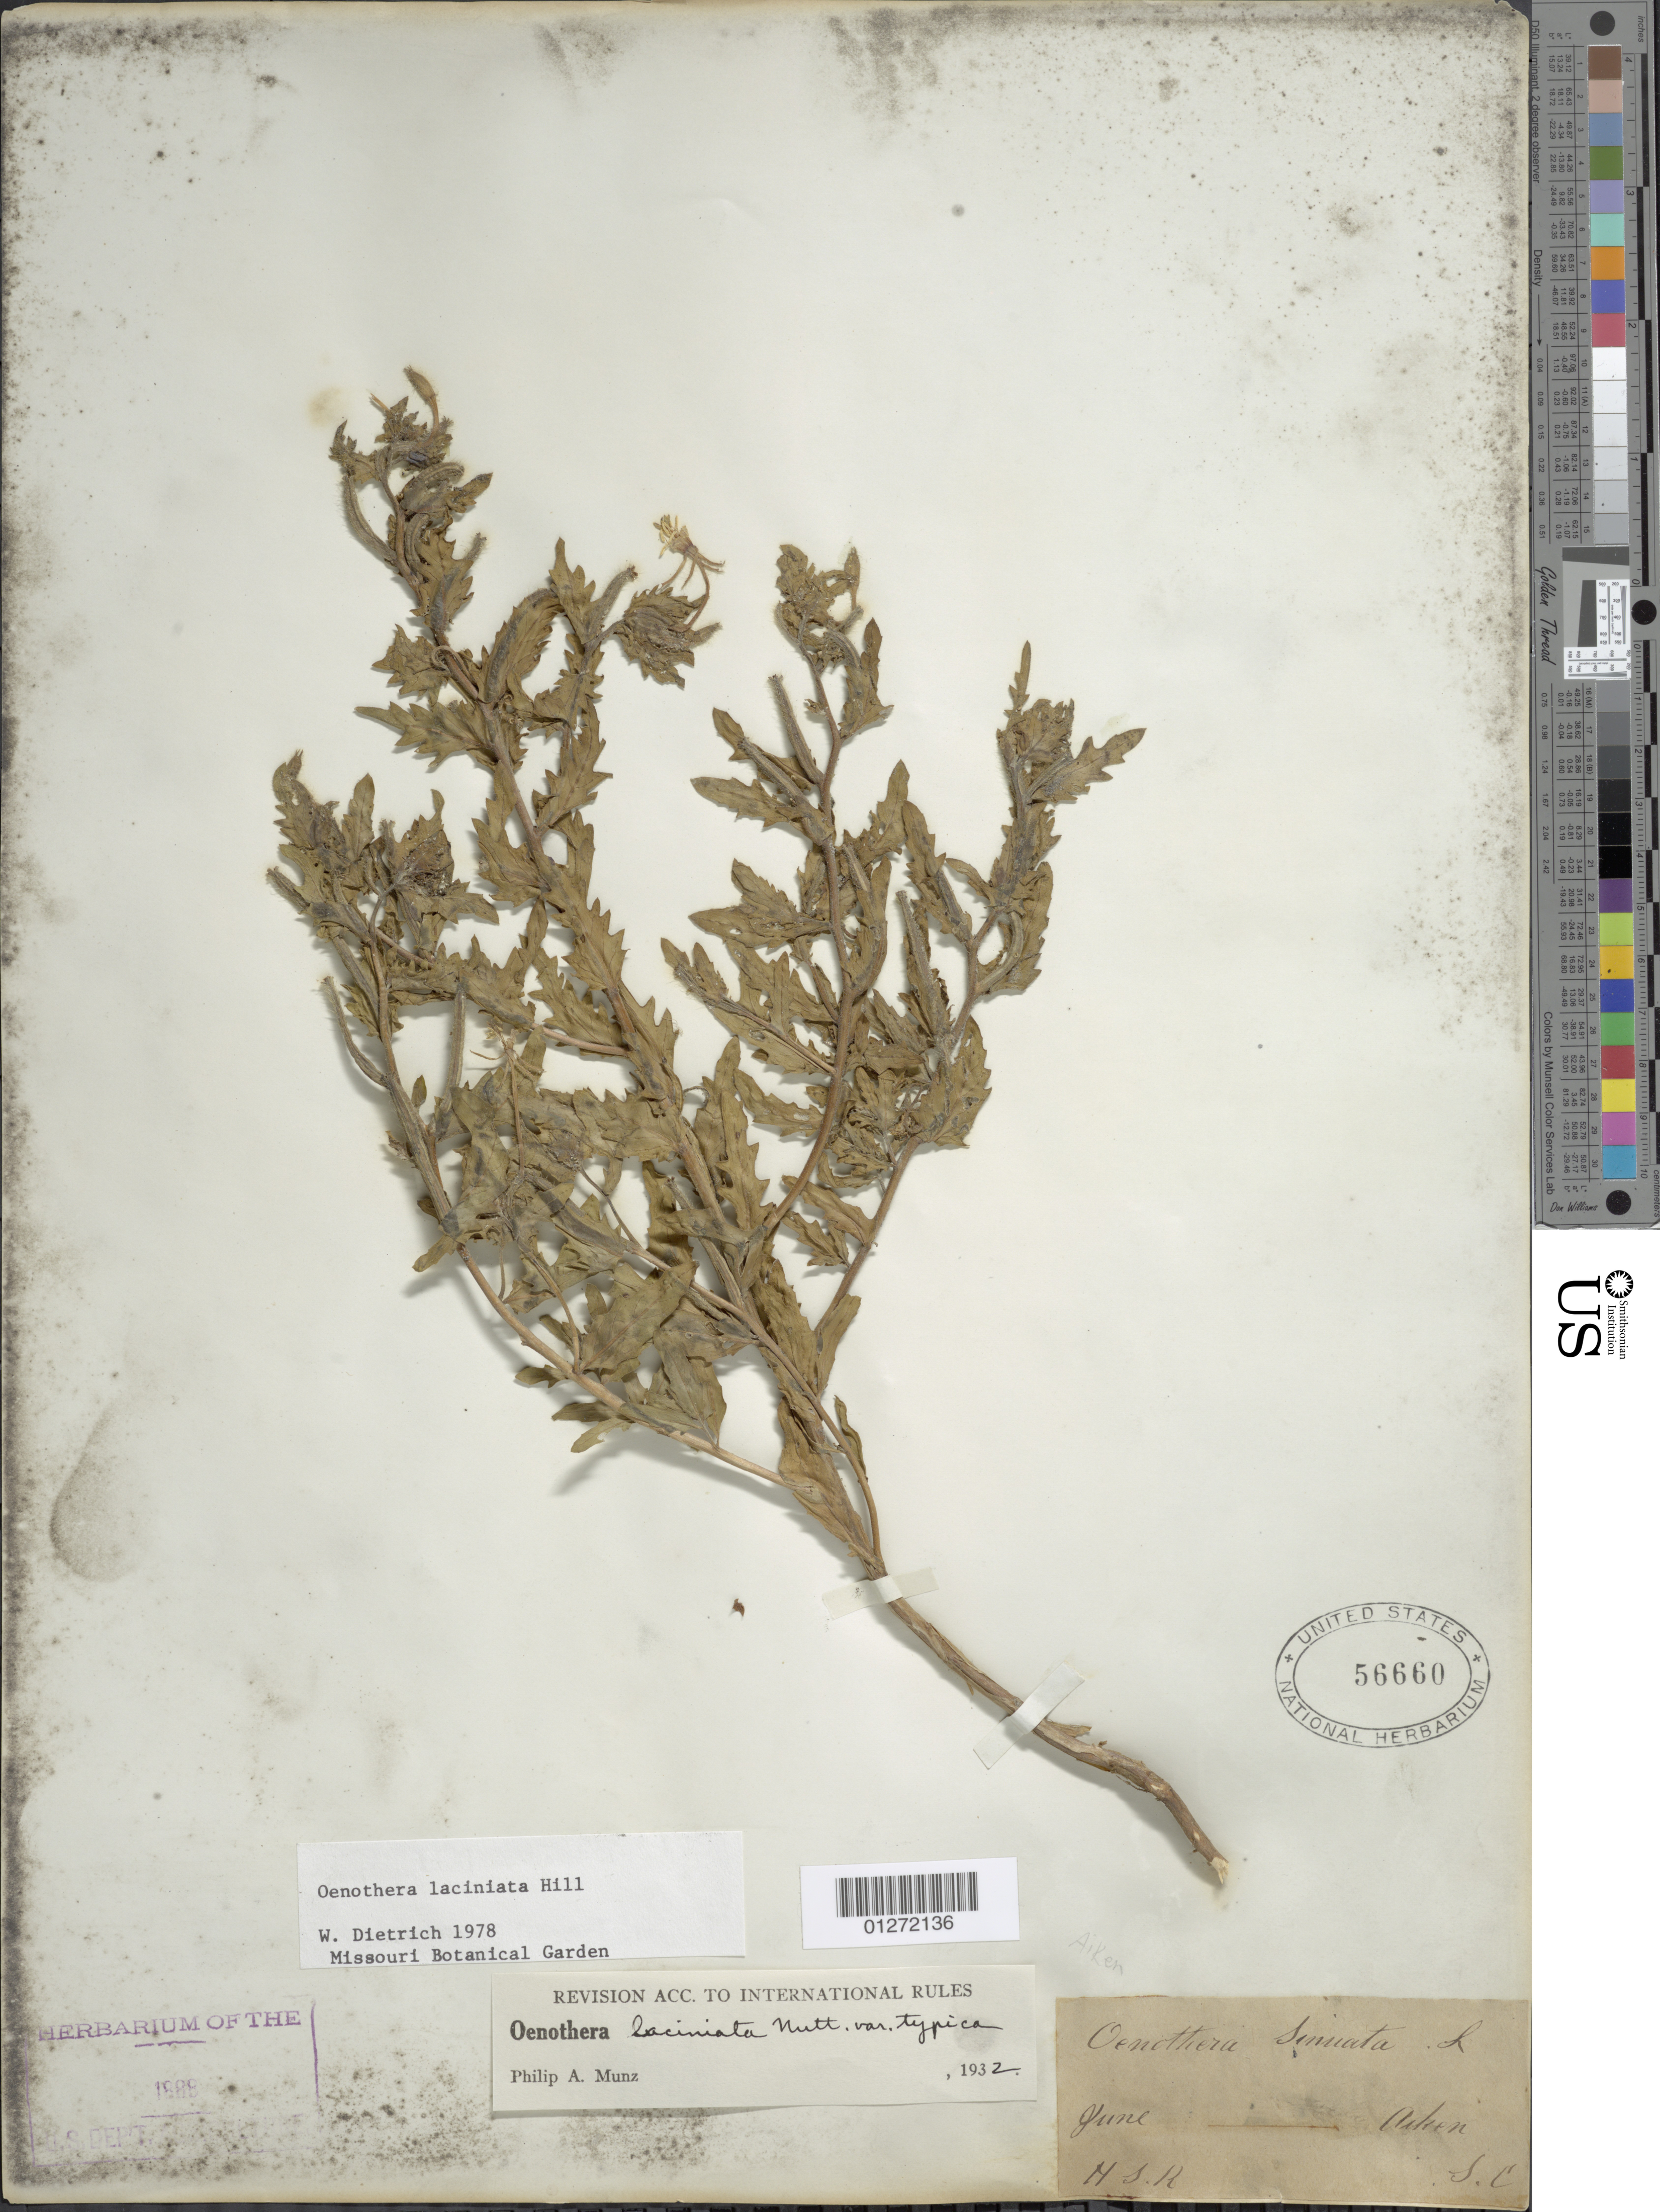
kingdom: Plantae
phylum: Tracheophyta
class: Magnoliopsida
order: Myrtales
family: Onagraceae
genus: Oenothera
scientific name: Oenothera laciniata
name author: Hill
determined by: Dietrich, W.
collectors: H. S. R.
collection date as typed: jun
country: United States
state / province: South Carolina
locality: Aiken.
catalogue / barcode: US 56660